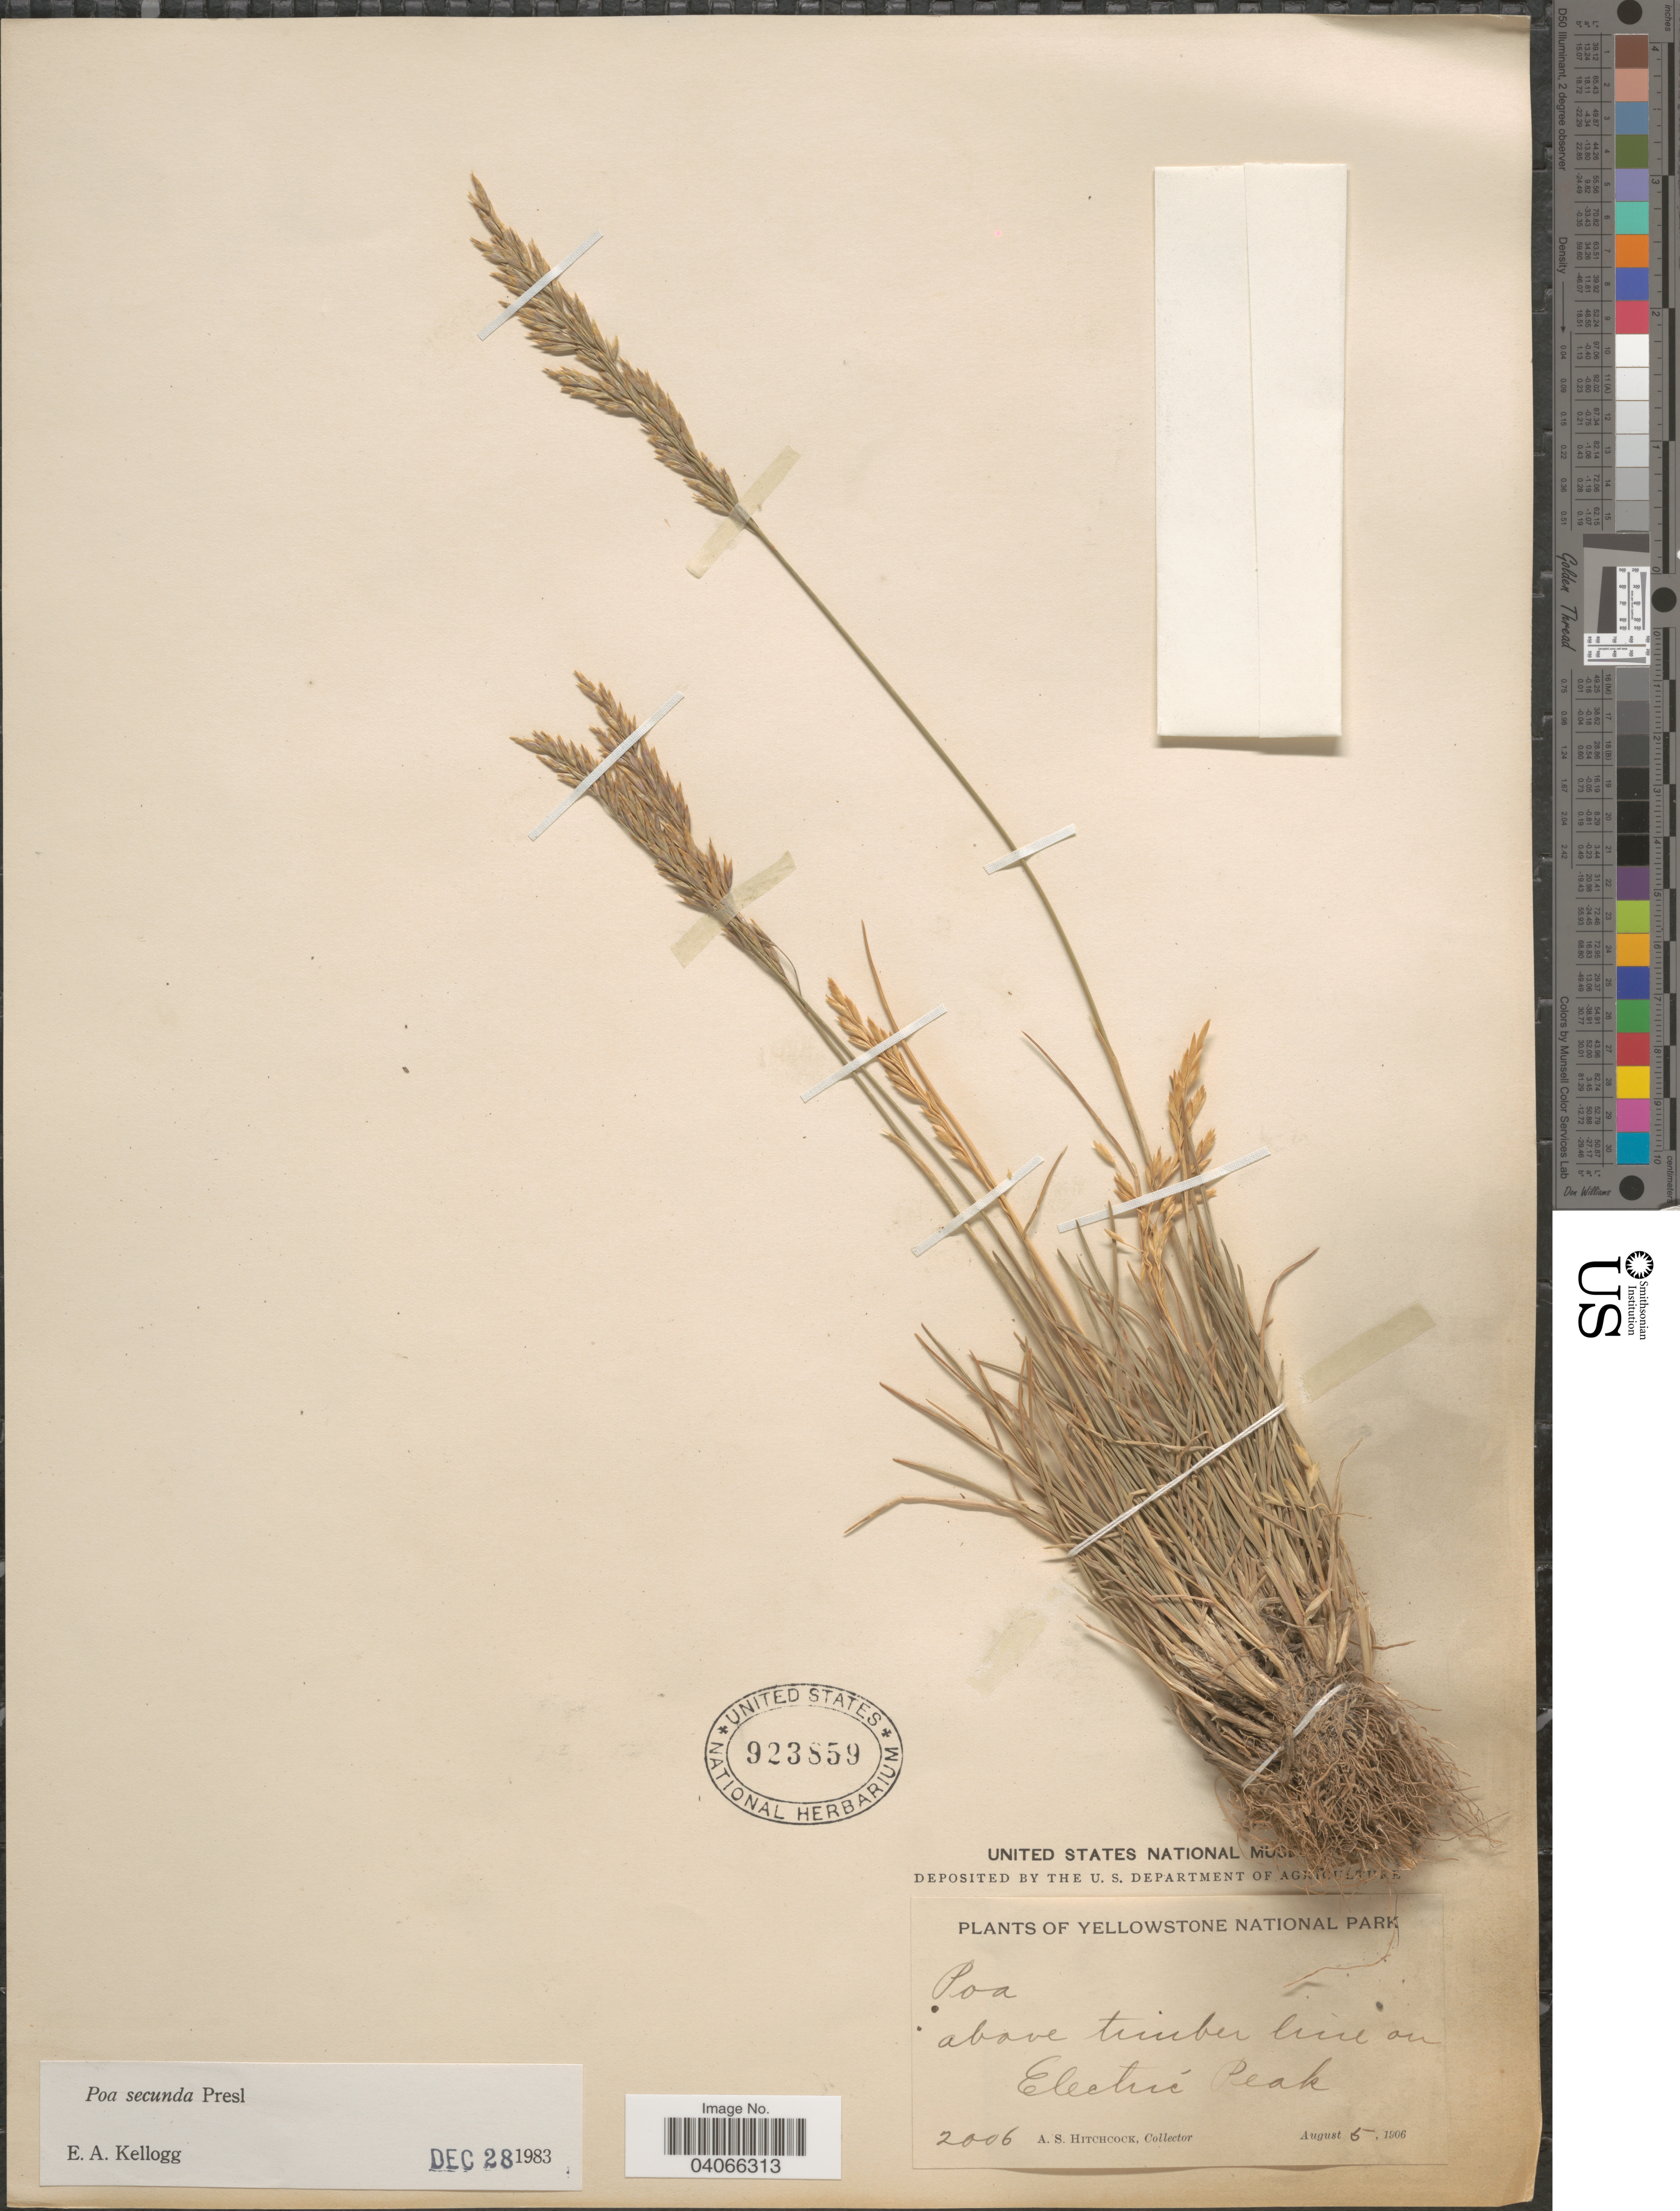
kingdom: Plantae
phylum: Tracheophyta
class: Liliopsida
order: Poales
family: Poaceae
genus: Poa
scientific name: Poa secunda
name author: J. Presl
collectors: A. S. Hitchcock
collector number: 2006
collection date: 1906-08-05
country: United States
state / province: Montana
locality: Yellowstone National Park. Above timber line on Electric Peak.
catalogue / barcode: US 923859